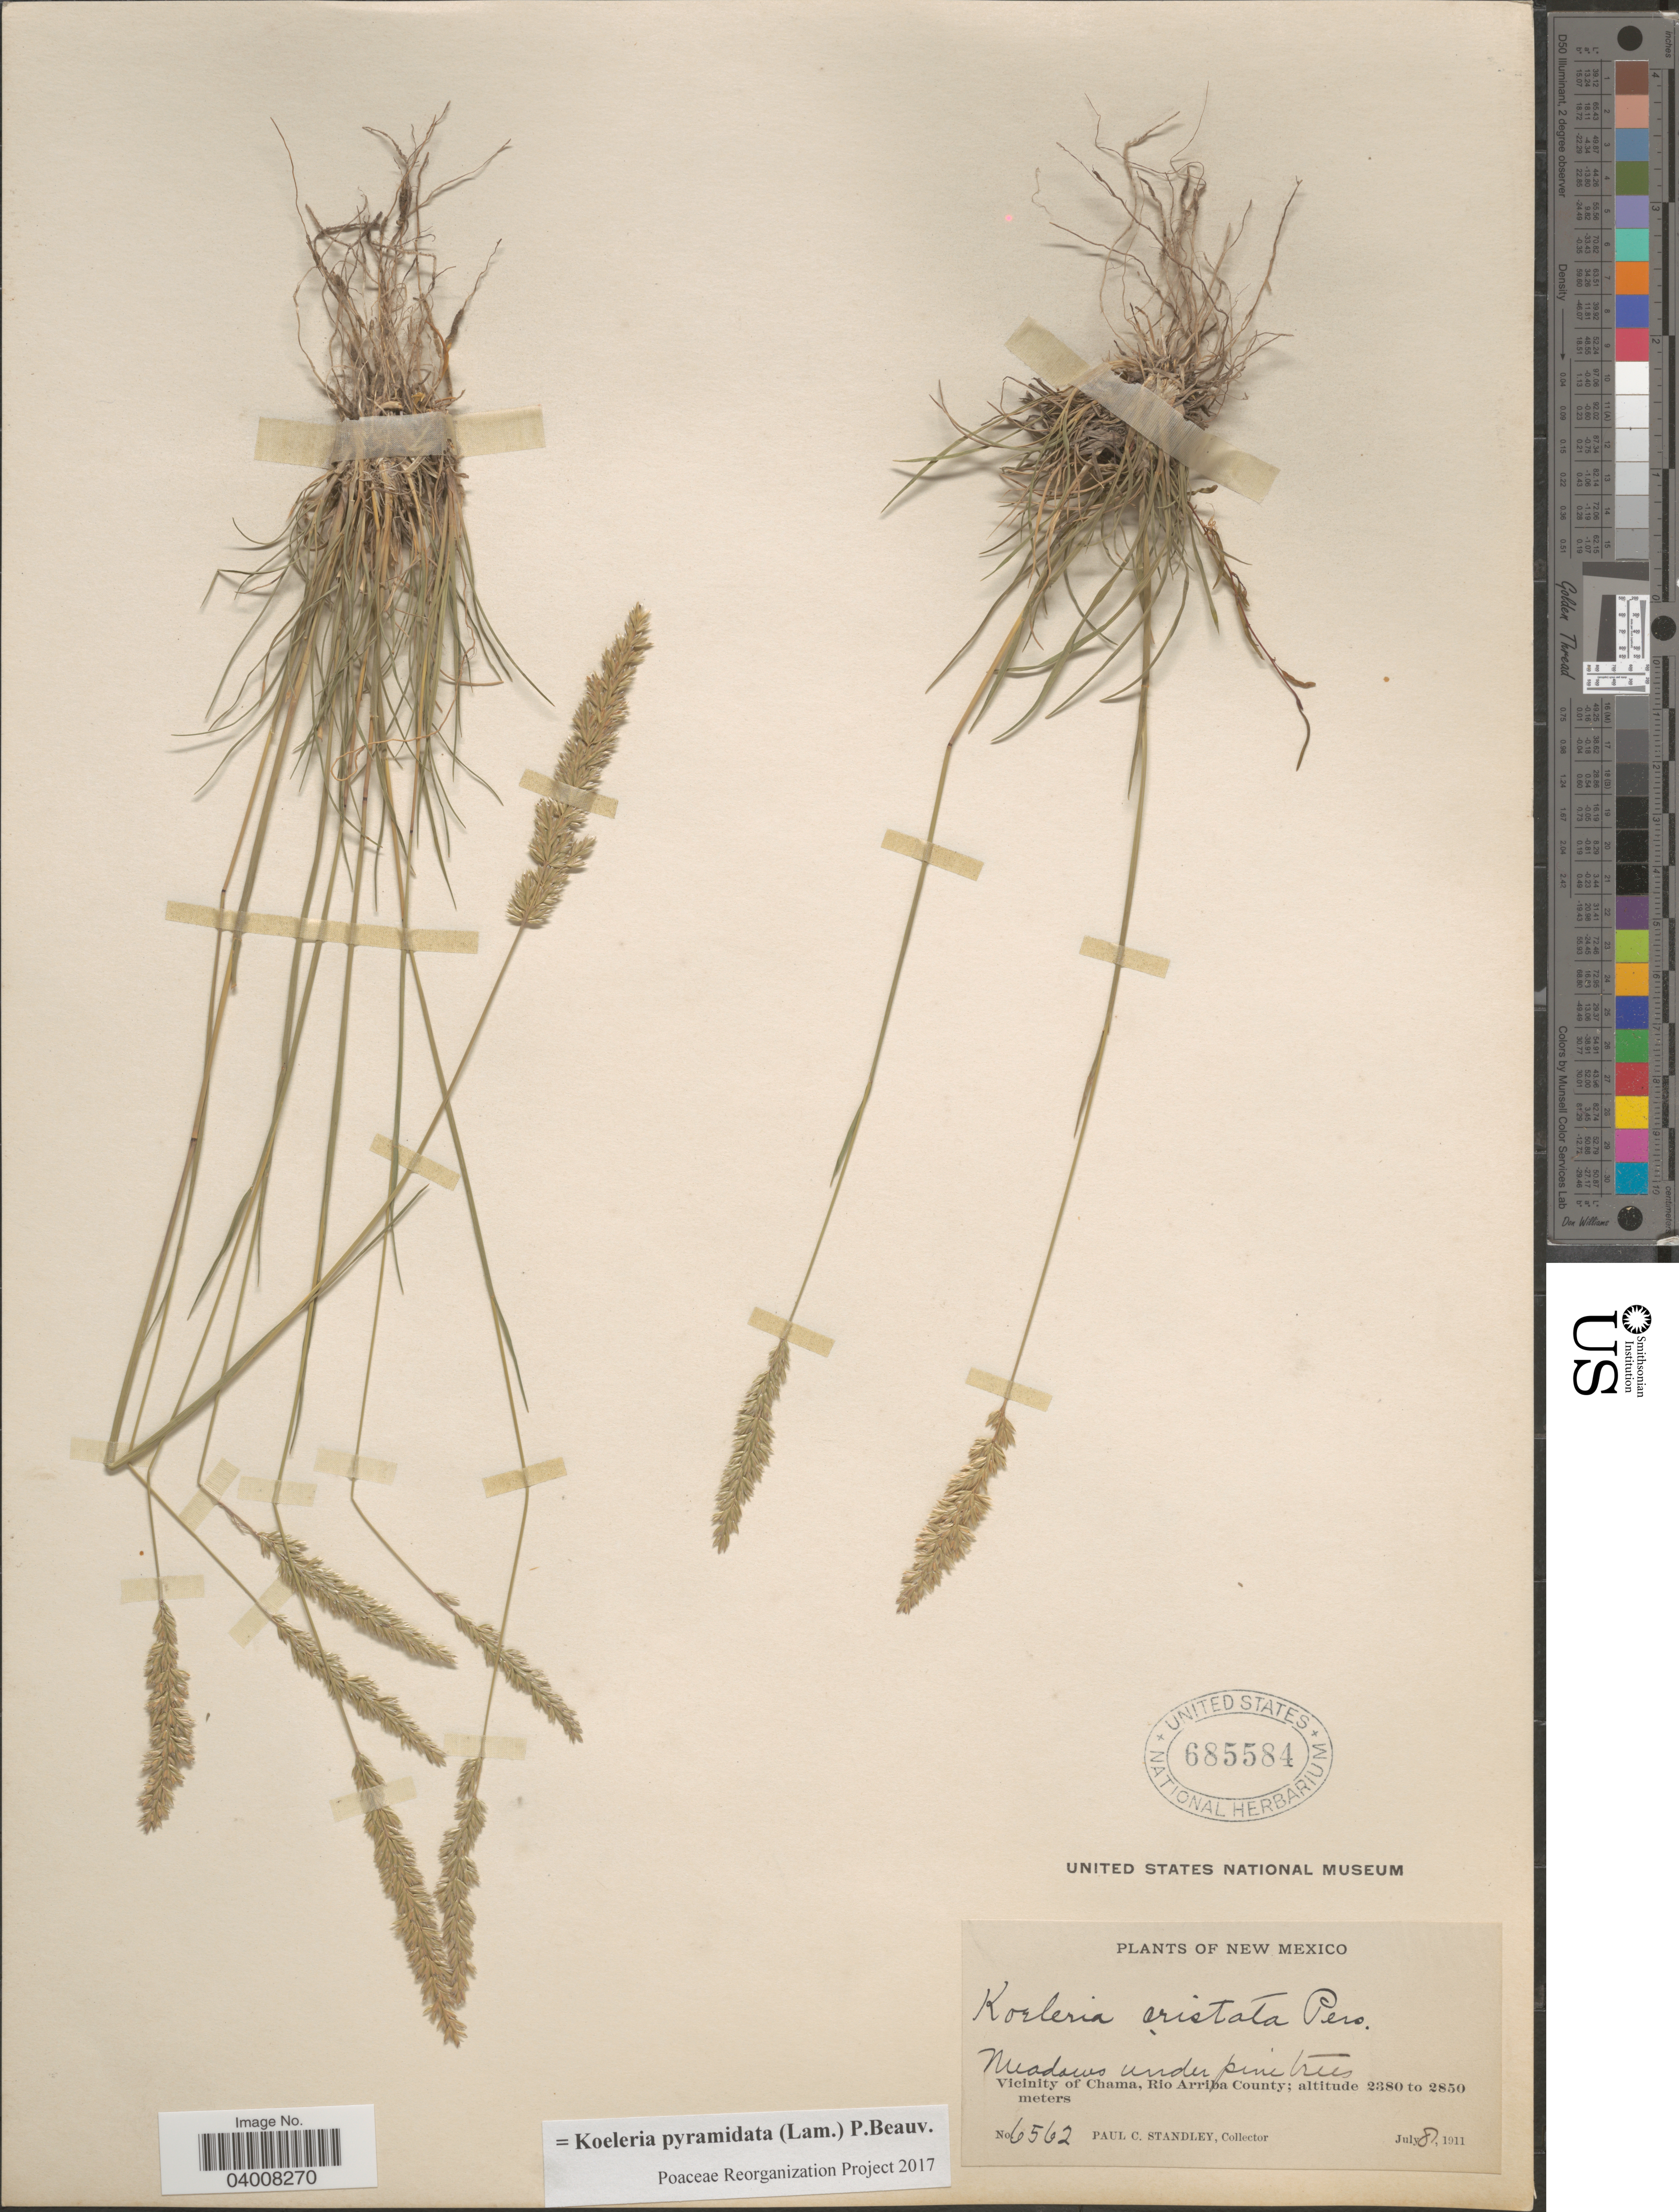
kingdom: Plantae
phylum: Tracheophyta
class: Liliopsida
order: Poales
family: Poaceae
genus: Koeleria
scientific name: Koeleria pyramidata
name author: (Lam.) P. Beauv.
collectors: P. C. Standley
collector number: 6562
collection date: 1911-07-08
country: United States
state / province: New Mexico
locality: Vicinity of Chama, Rio Arriba County.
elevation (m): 2380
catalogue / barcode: US 685584